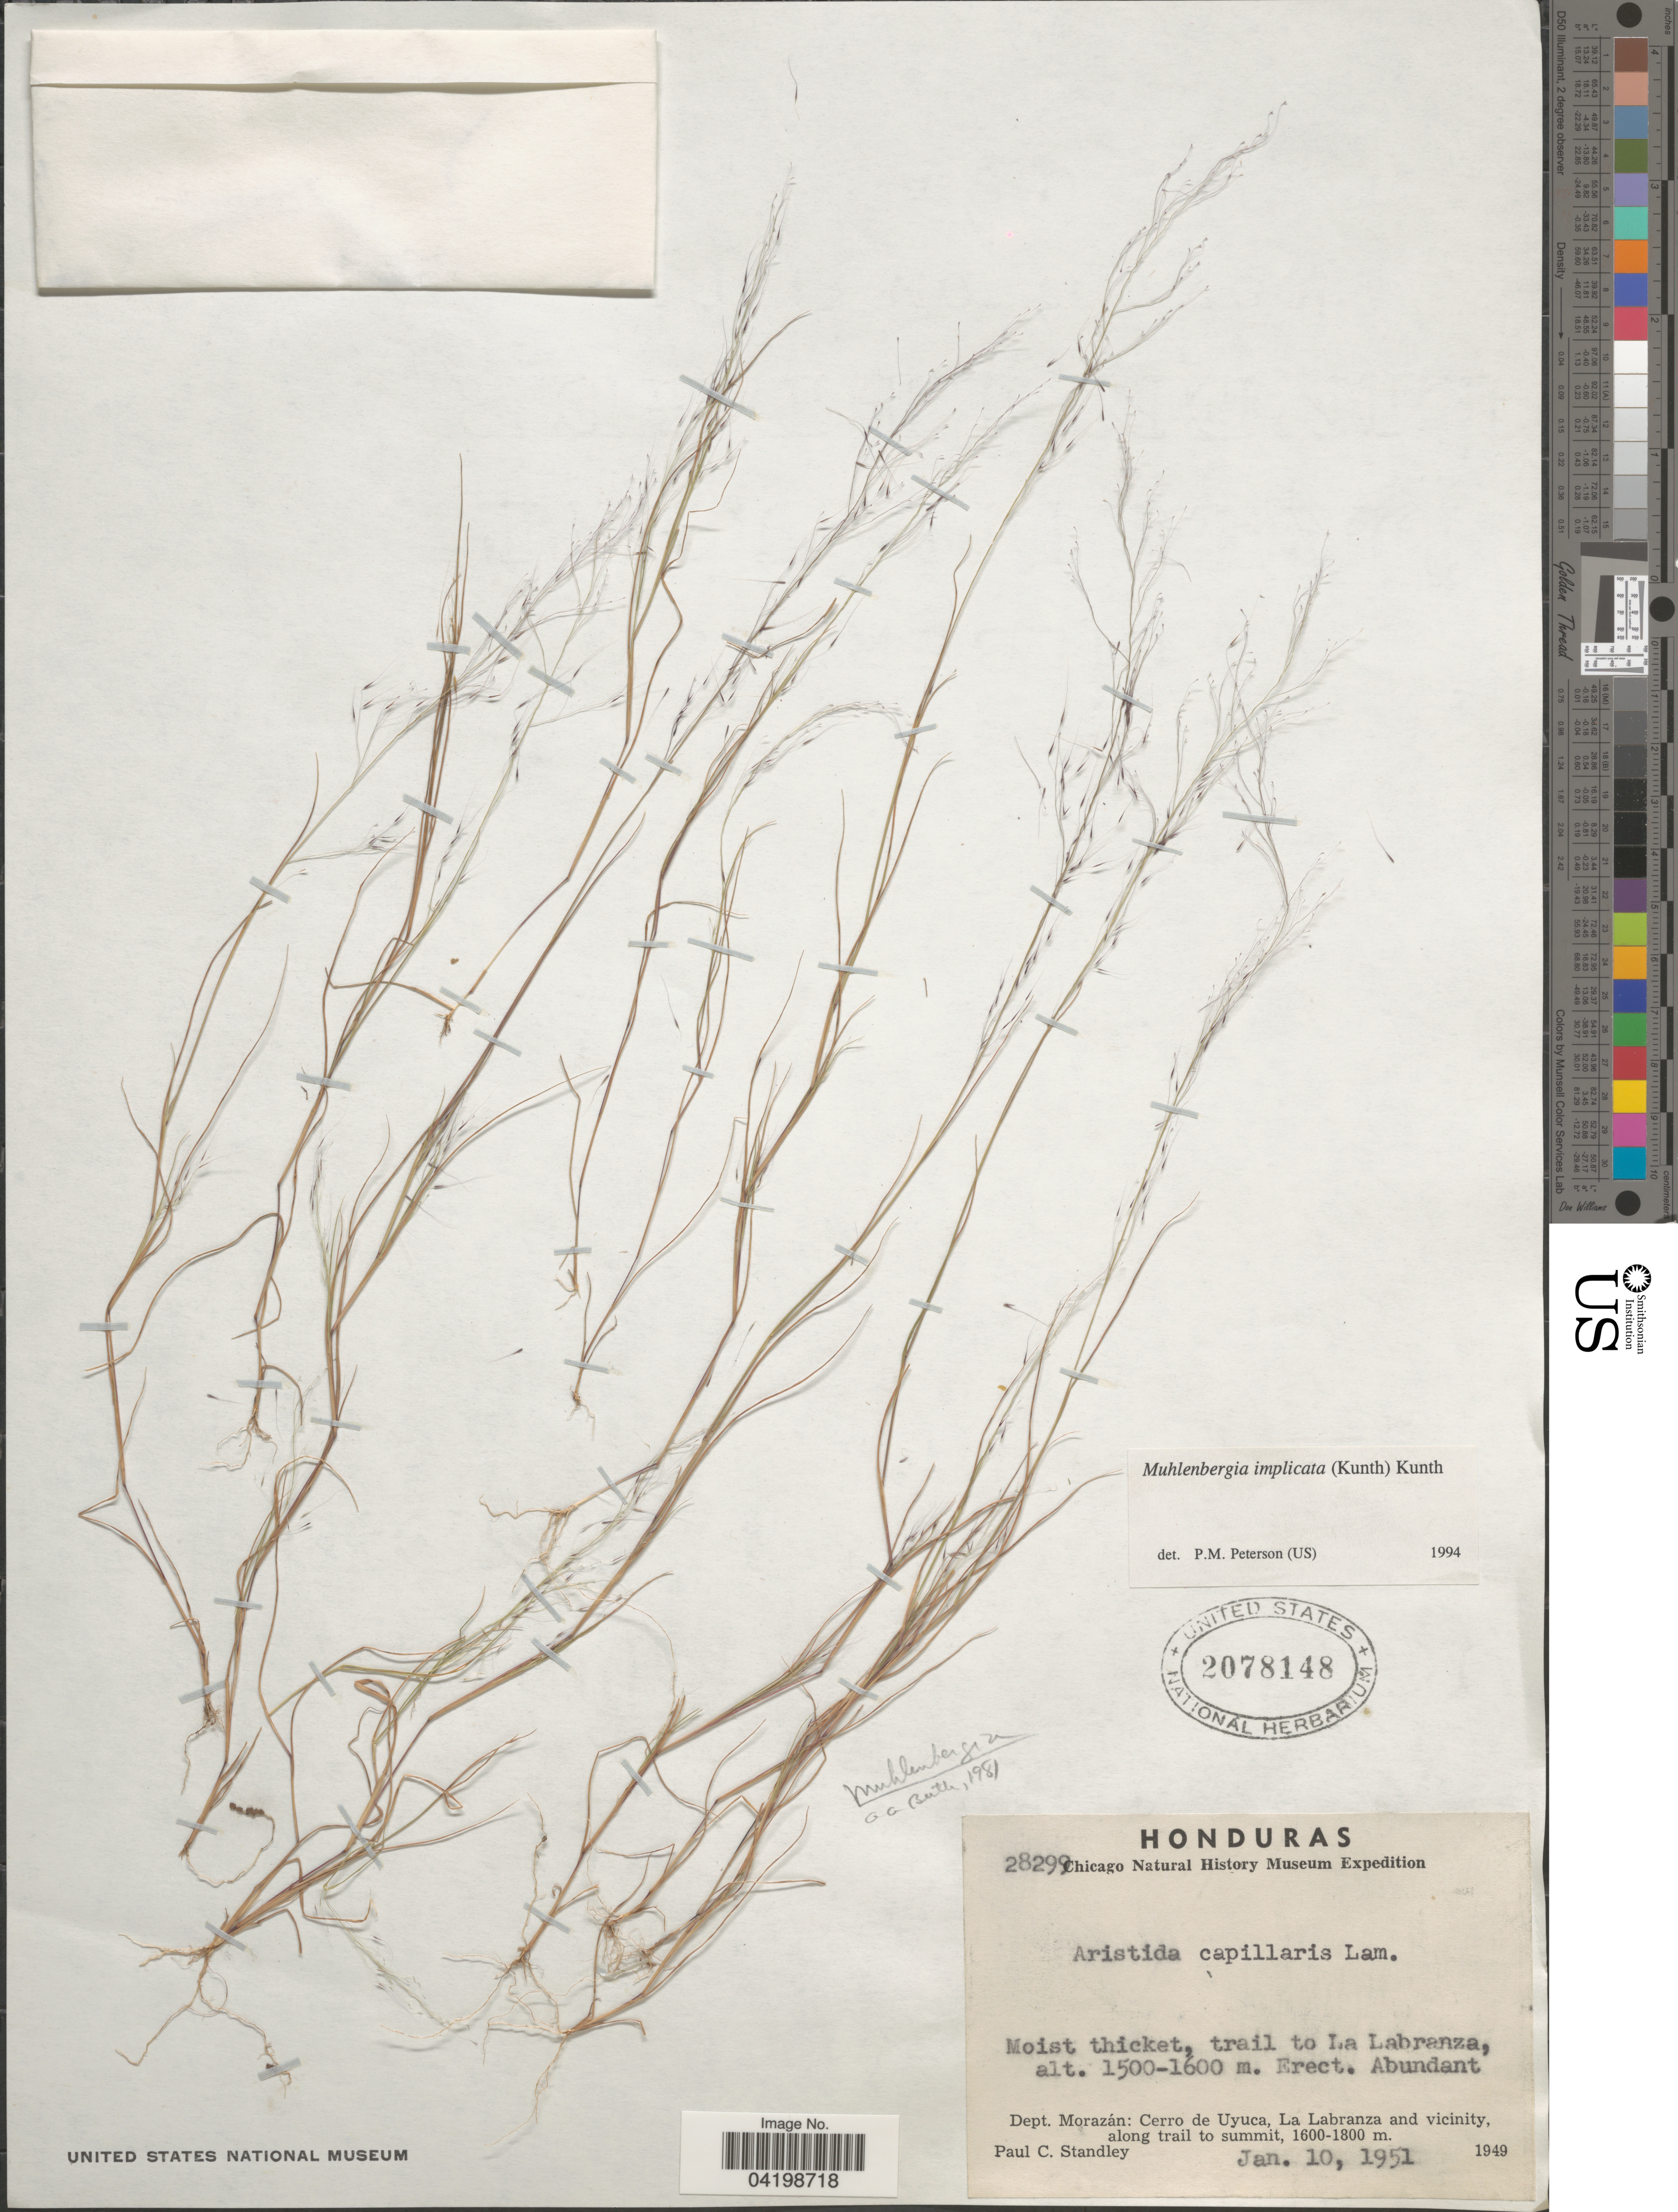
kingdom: Plantae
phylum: Tracheophyta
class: Liliopsida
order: Poales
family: Poaceae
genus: Muhlenbergia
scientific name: Muhlenbergia implicata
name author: (Kunth) Trin.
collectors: P. C. Standley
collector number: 28299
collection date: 1951-01-10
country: Honduras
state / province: Fco. Morazán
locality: Chicago Natural History Museum Expedition. Moist thicket, trail to La Labranza. Dept. Morazán: Cerro de Uyuca, La Labranza and vicinity, along trail to summit.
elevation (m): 1500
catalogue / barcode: US 2078148